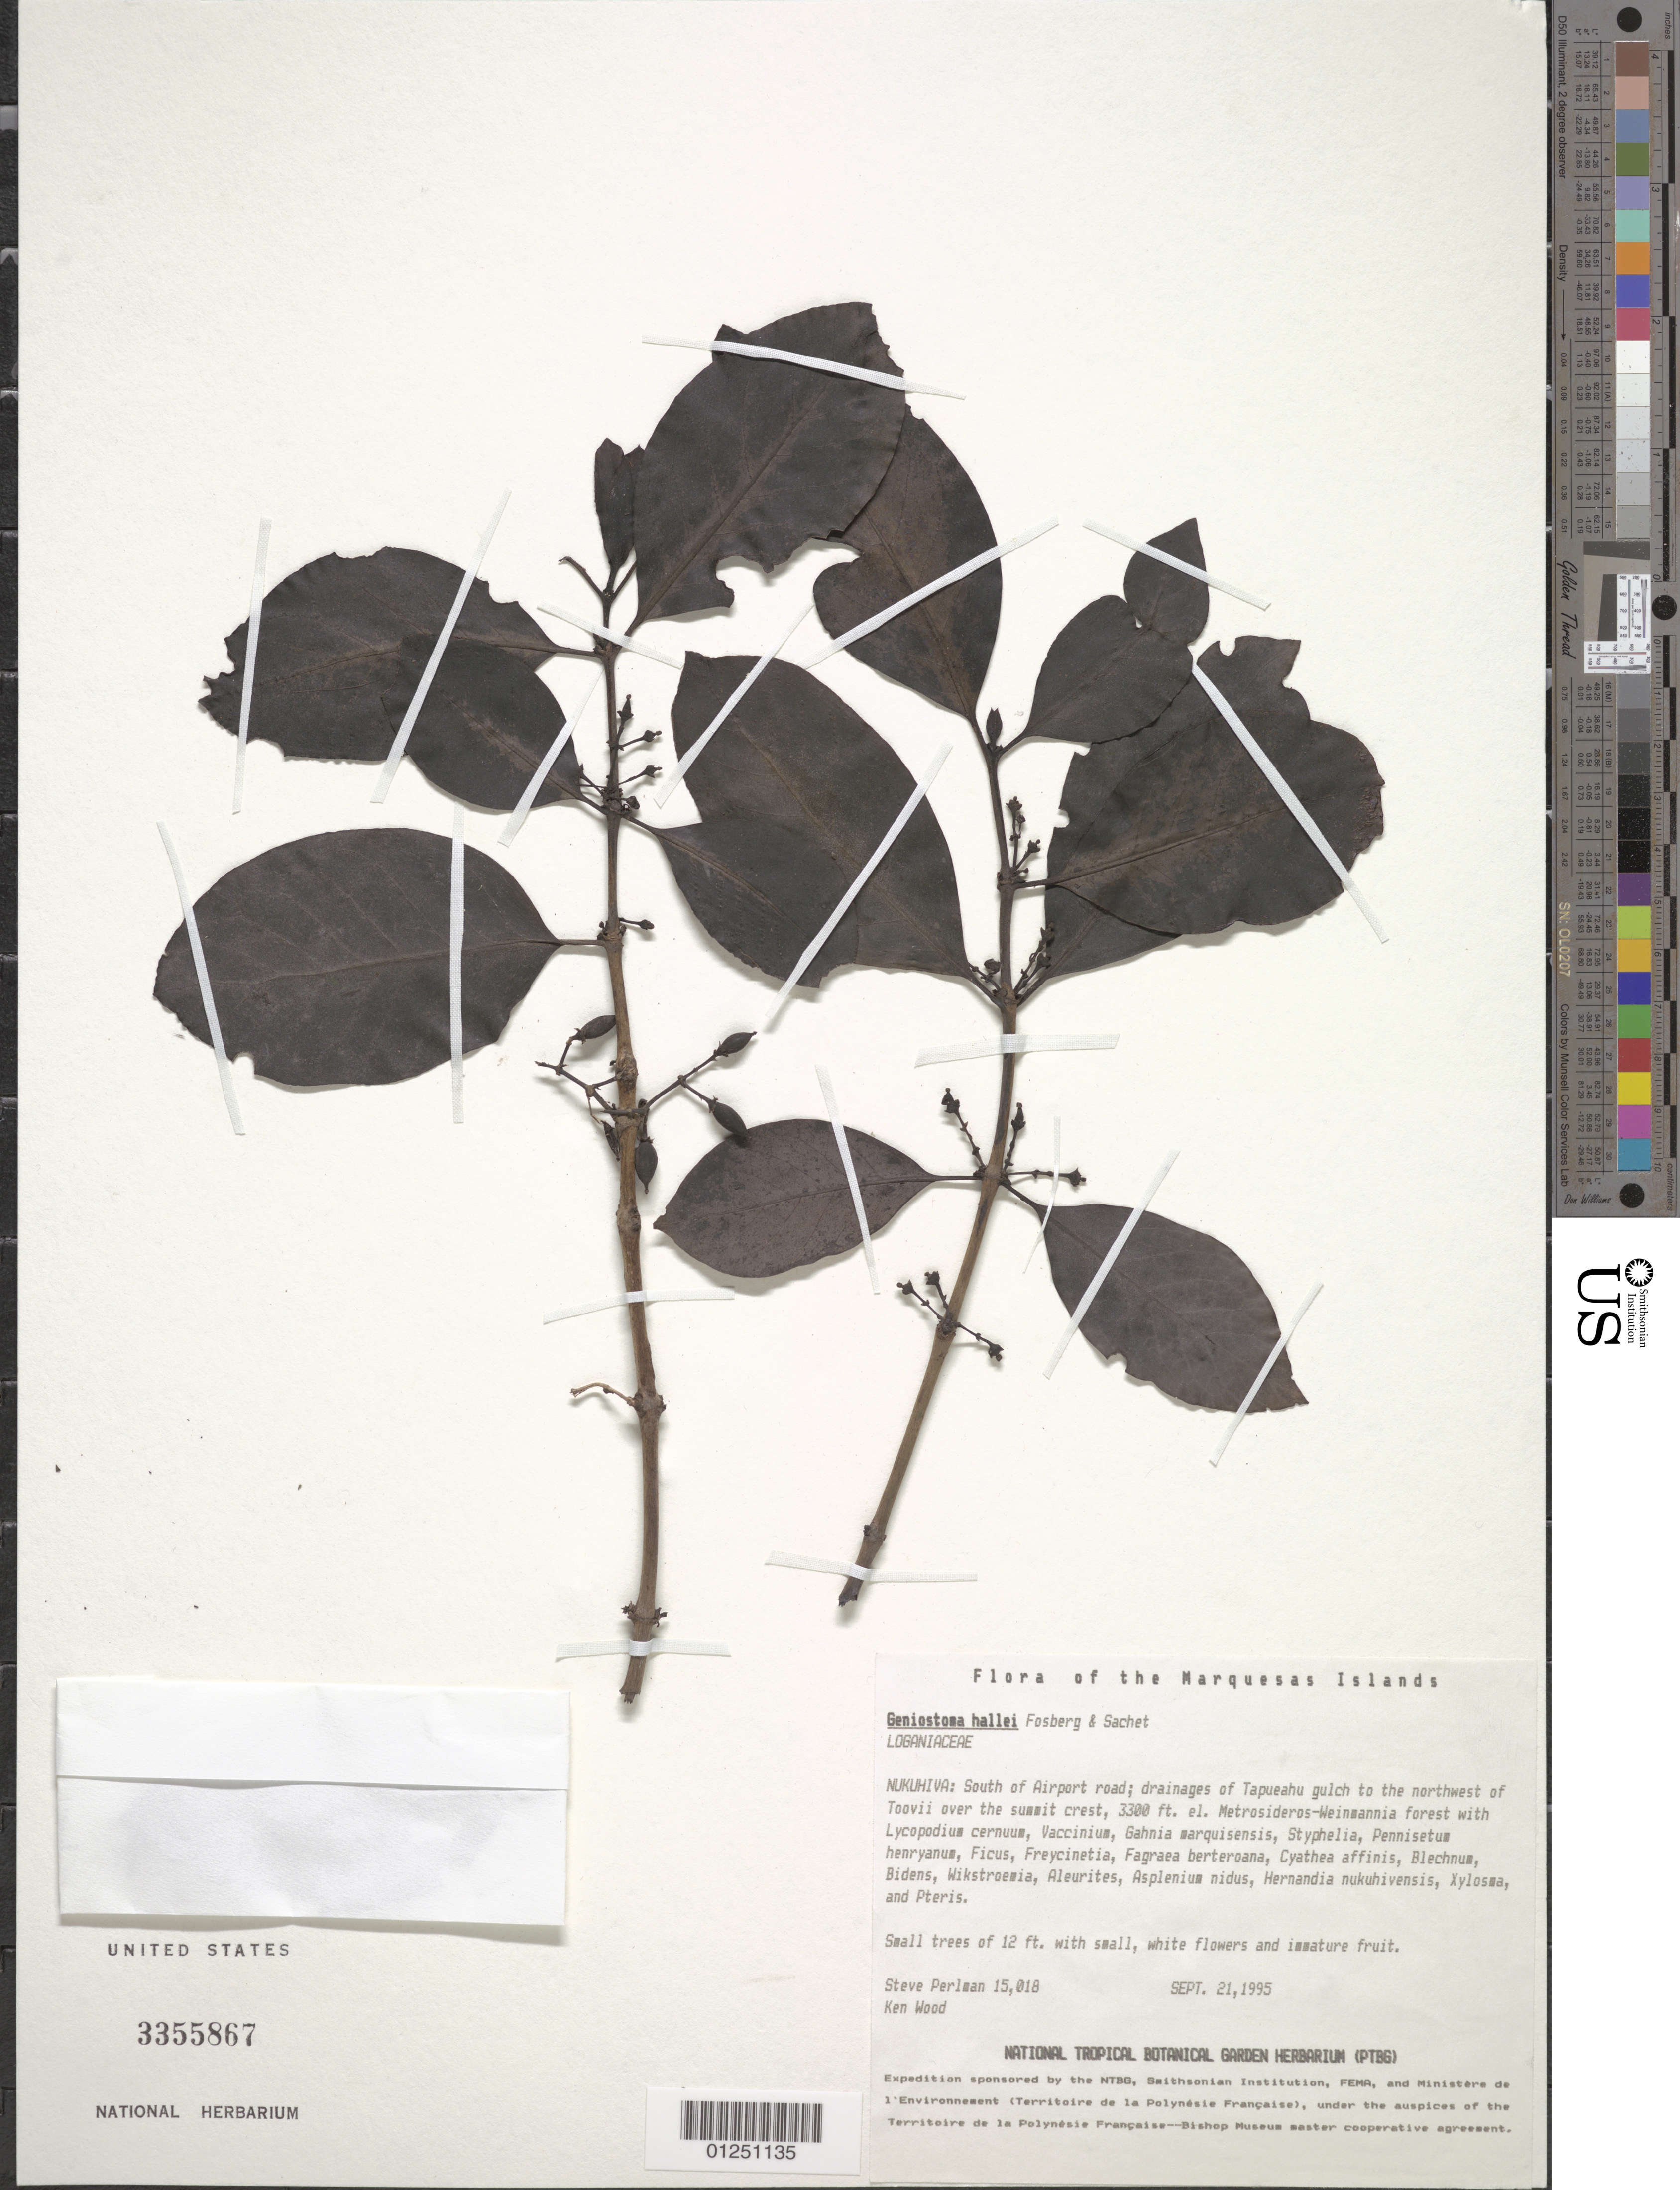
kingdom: Plantae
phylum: Tracheophyta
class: Magnoliopsida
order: Gentianales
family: Loganiaceae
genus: Geniostoma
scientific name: Geniostoma hallei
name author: Fosberg & Sachet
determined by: Lorence, David H., (PTBG), National Tropical Botanical Garden (UNITED STATES)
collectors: S. P. Perlman & K. R. Wood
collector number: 15018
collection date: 1995-09-21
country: French Polynesia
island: Nuku Hiva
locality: S of Airport road, drainages of Tapueahu gulch, to NW of Toovii over summit crest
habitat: In Metrosideros-Weinmannia forest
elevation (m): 1006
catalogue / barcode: US 3355867